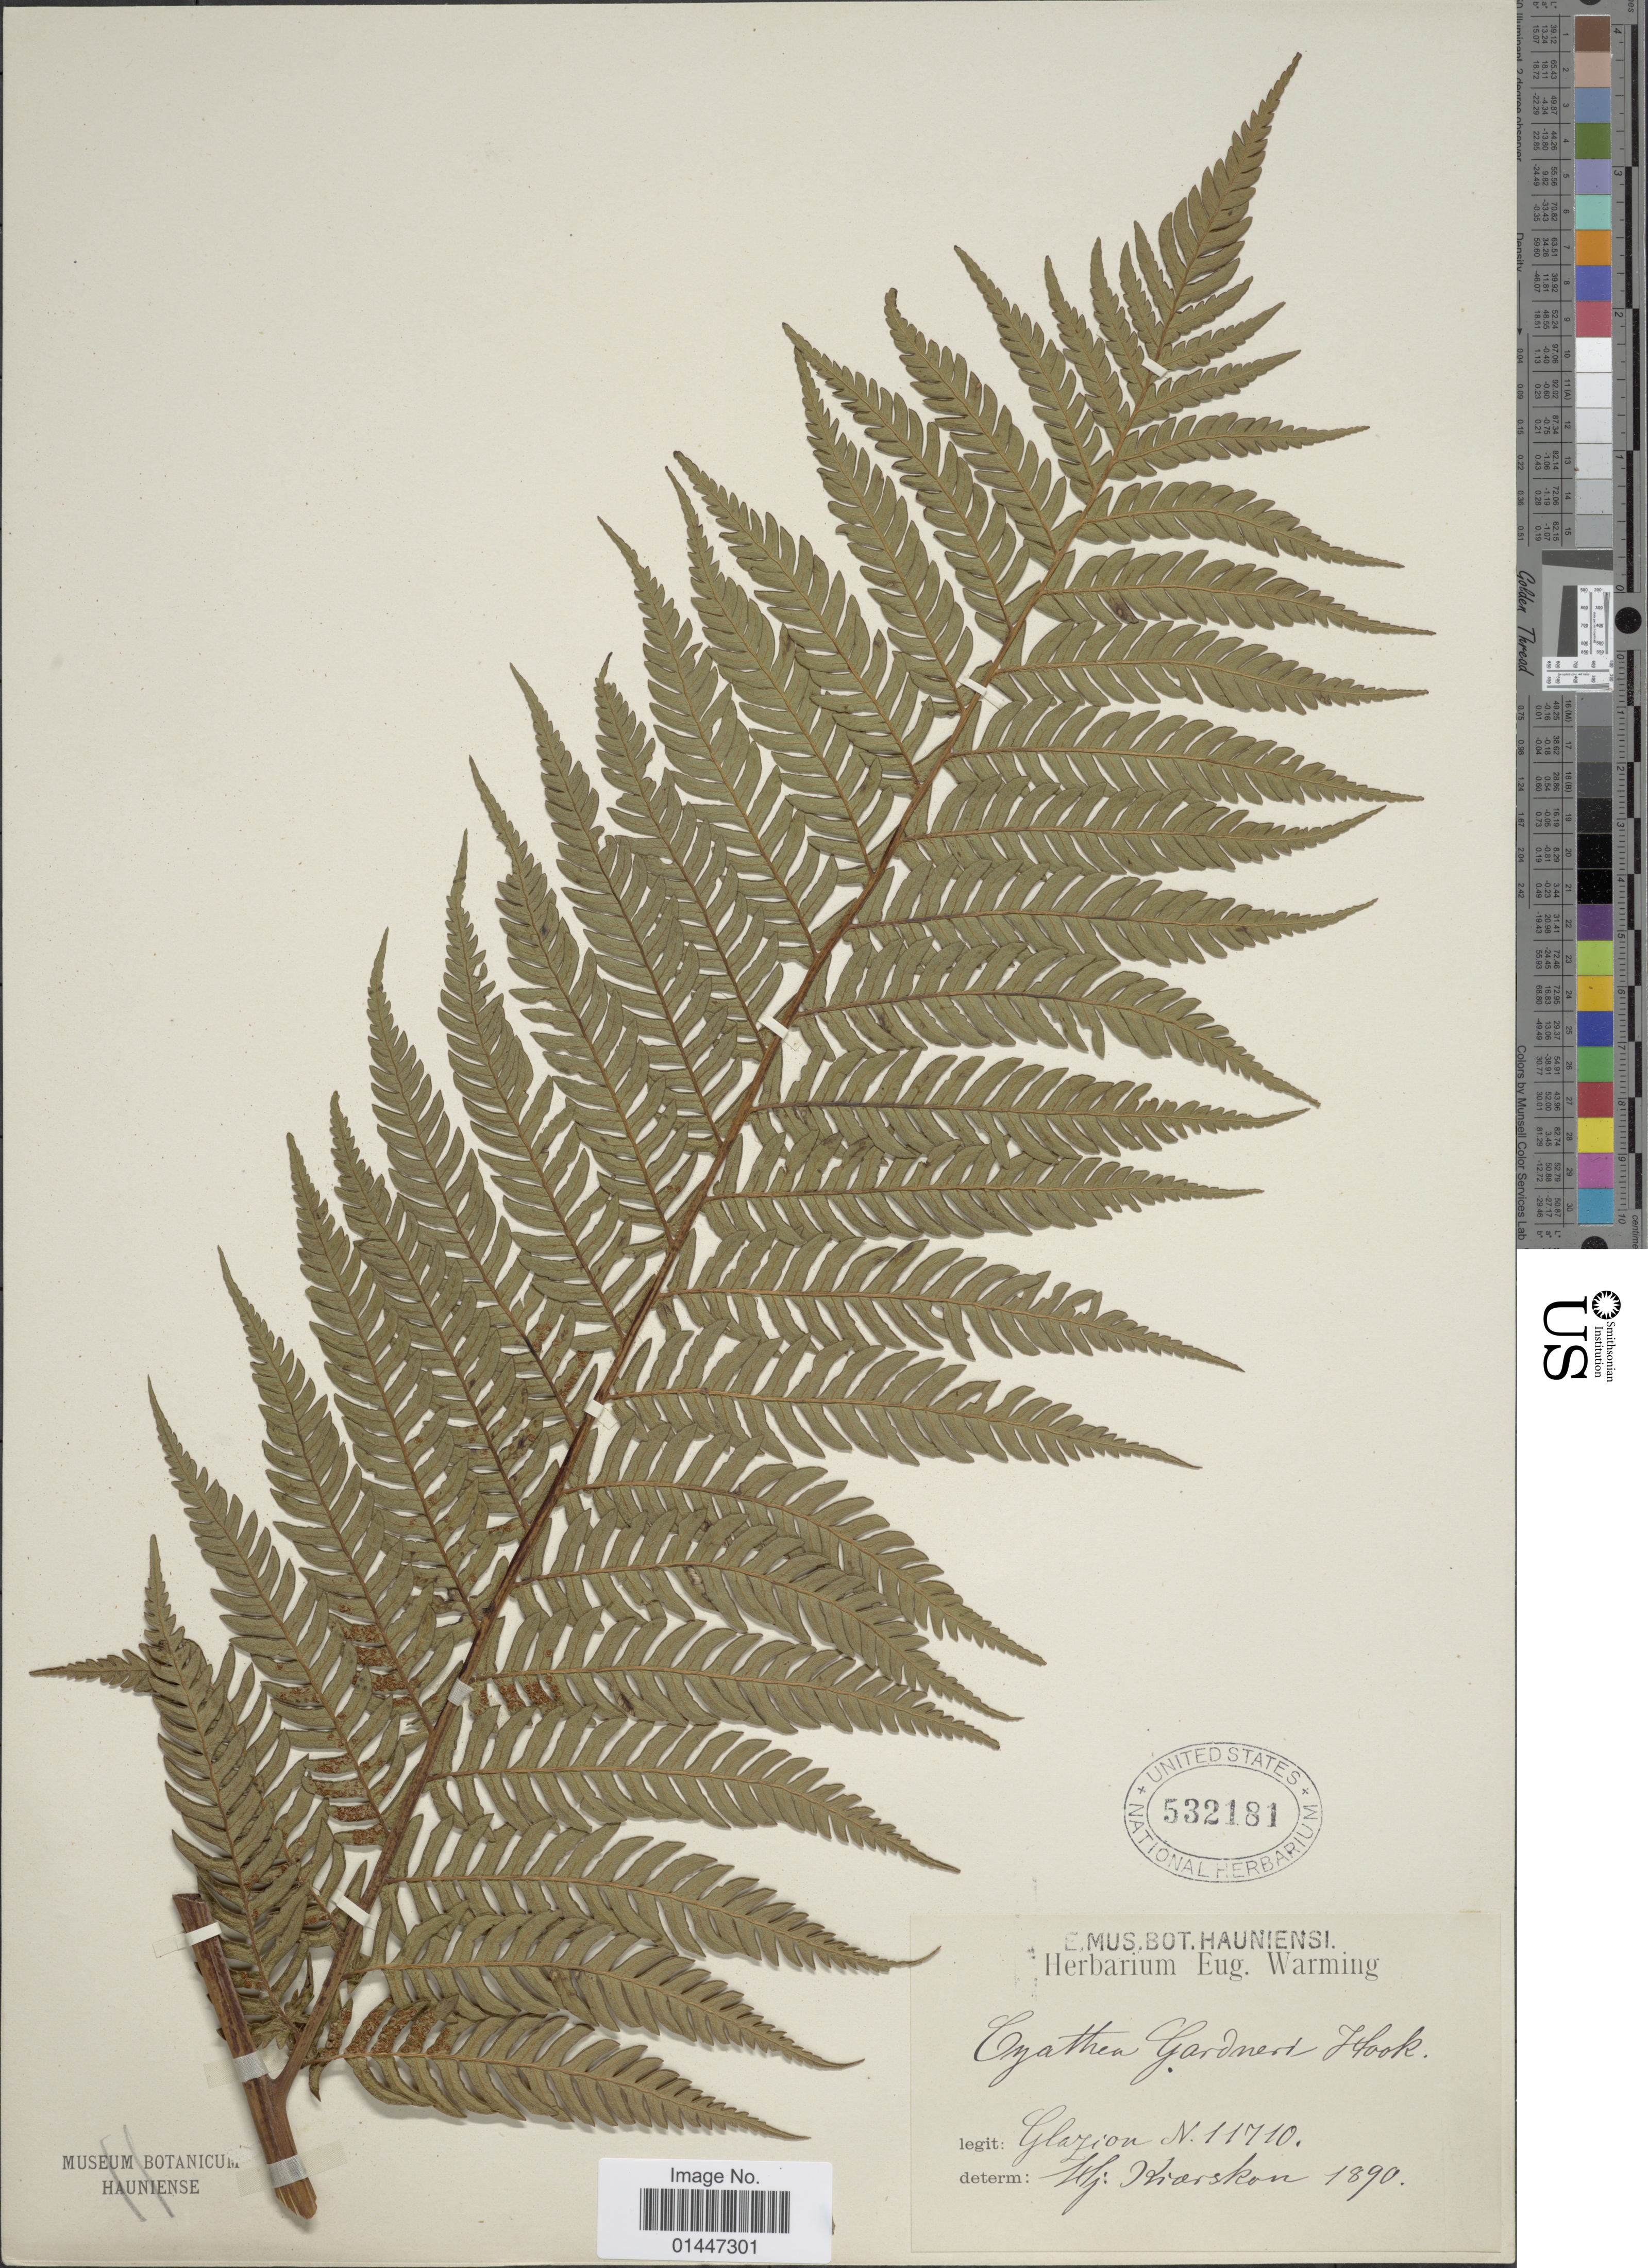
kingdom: Plantae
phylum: Tracheophyta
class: Polypodiopsida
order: Cyatheales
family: Cyatheaceae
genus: Sphaeropteris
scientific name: Sphaeropteris gardneri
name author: (Hook.) R.M. Tryon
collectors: A. F. M. Glaziou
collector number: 11710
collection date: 1890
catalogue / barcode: US 532181